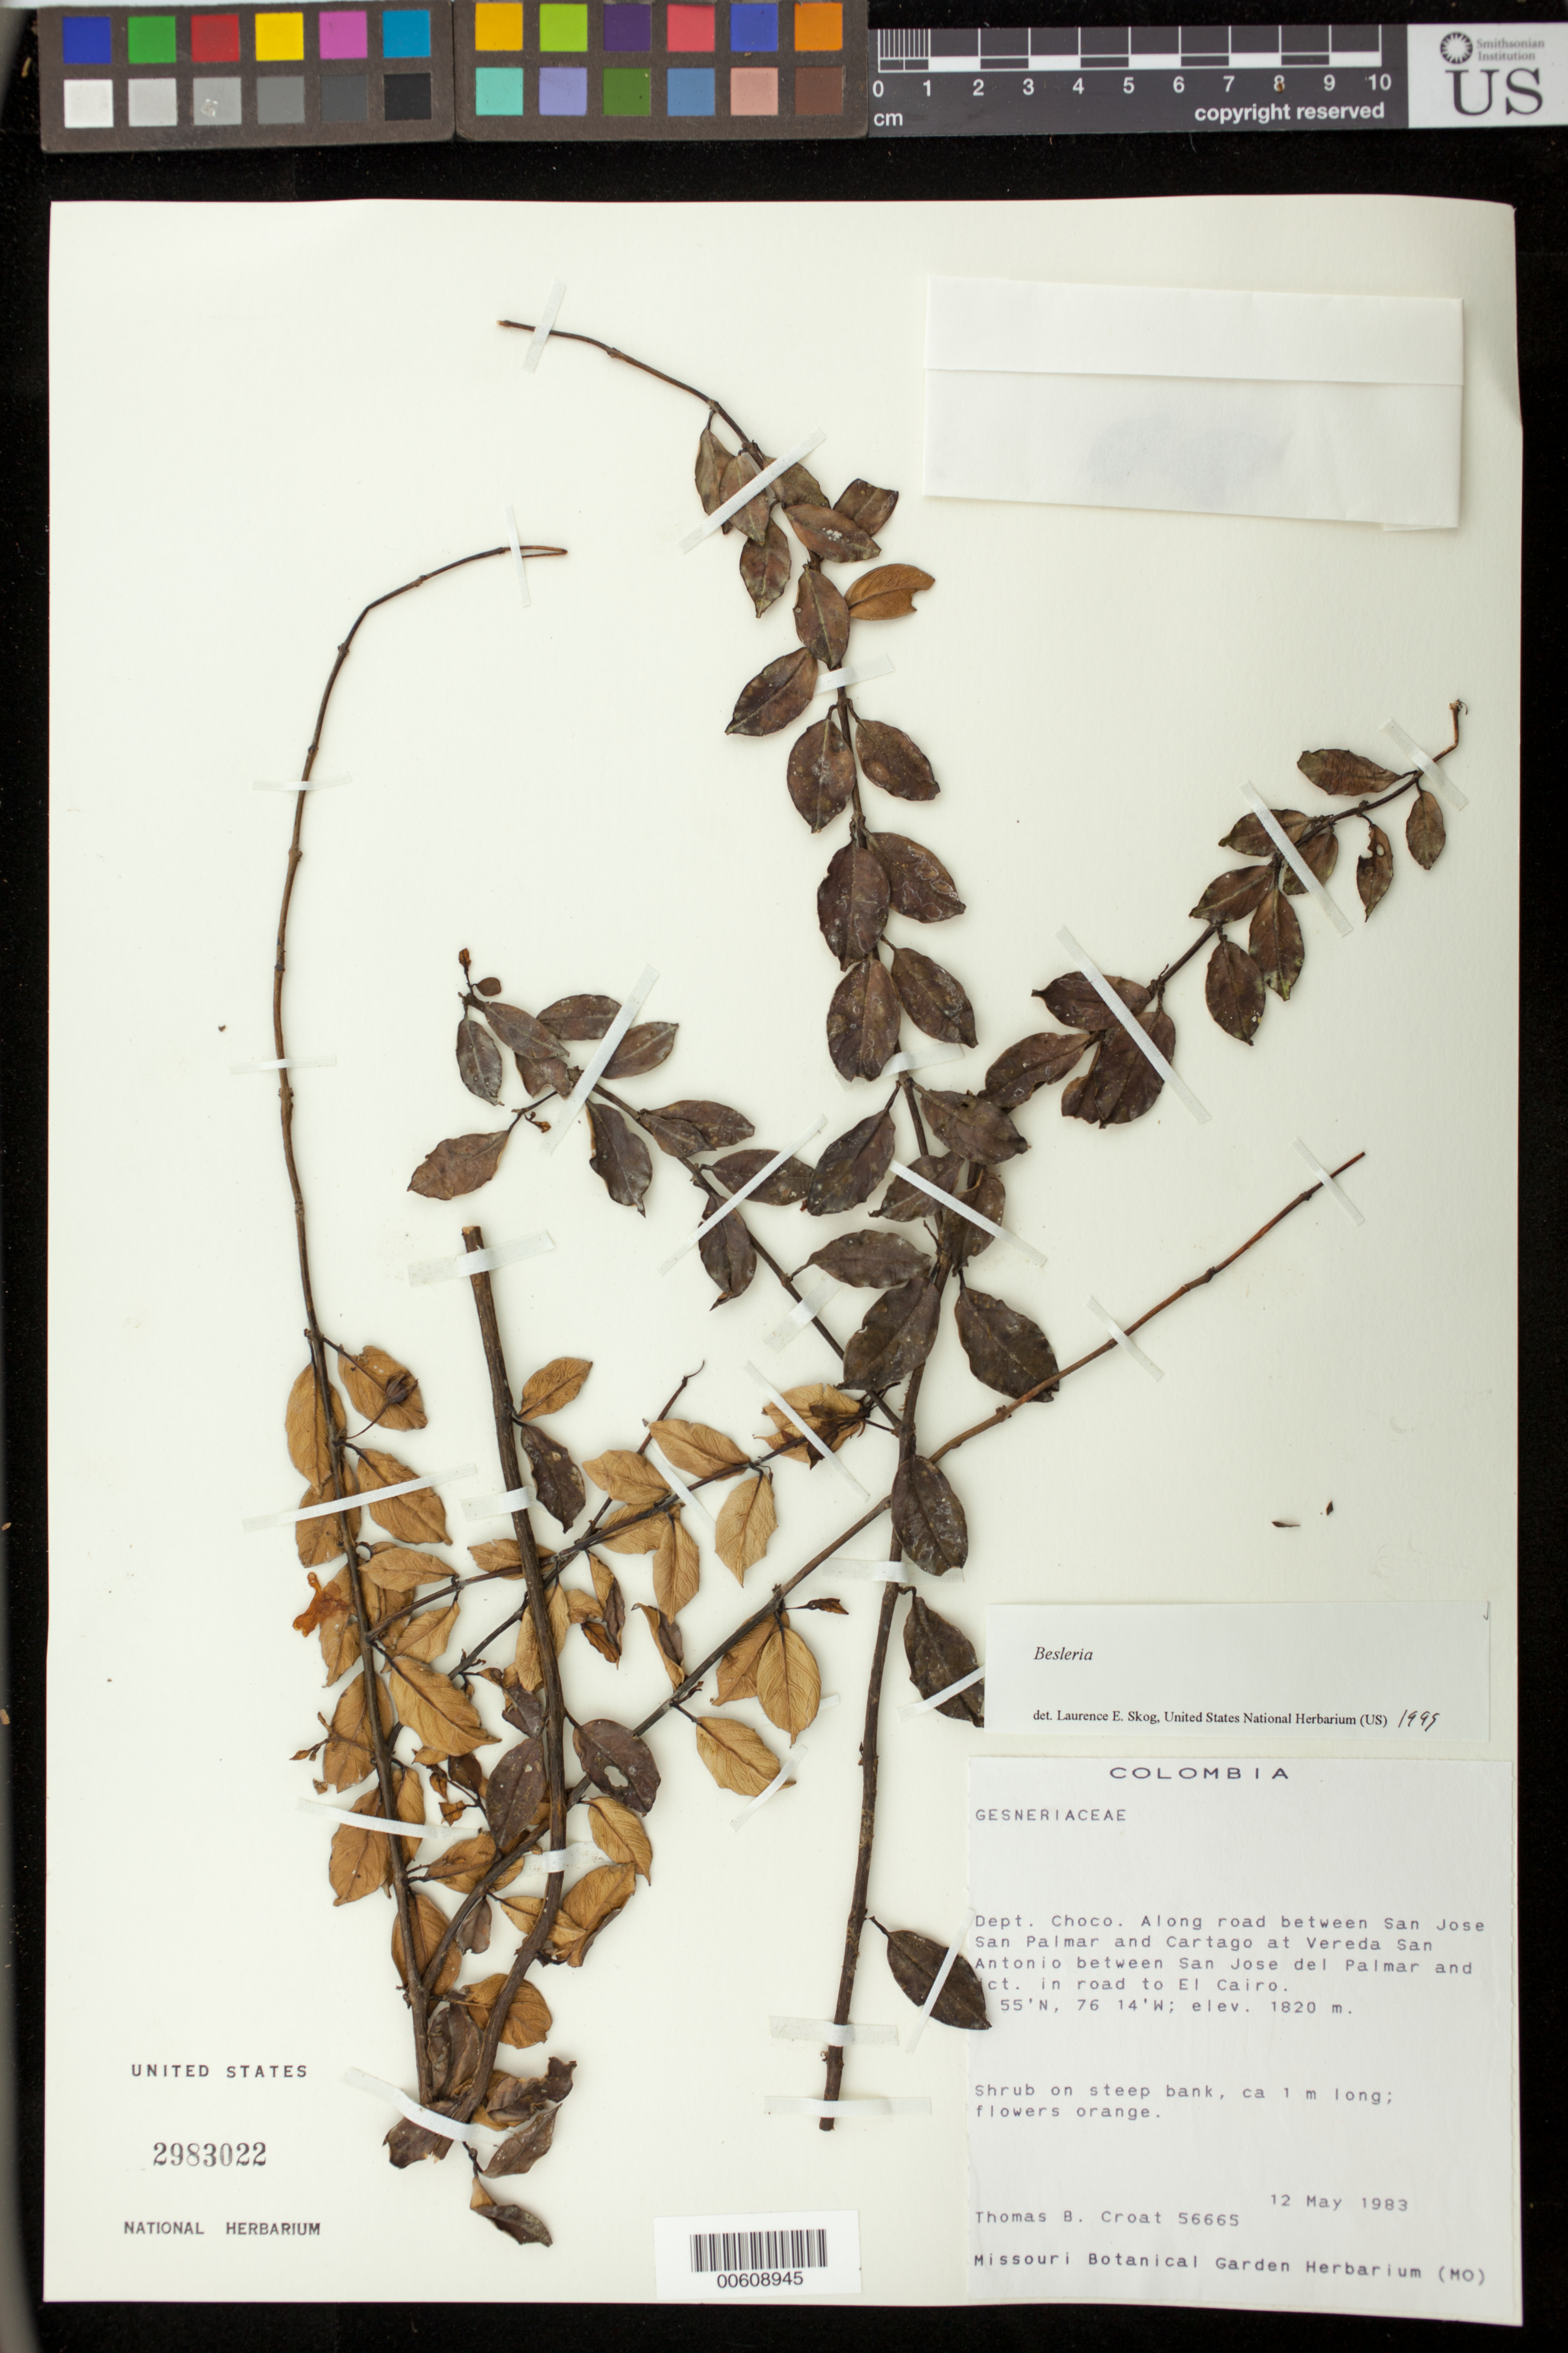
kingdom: Plantae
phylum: Tracheophyta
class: Magnoliopsida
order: Lamiales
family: Gesneriaceae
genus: Besleria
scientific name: Besleria sp.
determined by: Skog, Laurence E.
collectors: T. B. Croat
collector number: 56665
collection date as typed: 12 May 1983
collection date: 1983-05-12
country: Colombia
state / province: Chocó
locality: Along road between San Jose San Palmar and Cartago at Vereda San Antonio between San Jose del Palmar and jct. in road to El Cairo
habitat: On steep bank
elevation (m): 1820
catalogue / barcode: US 2983022